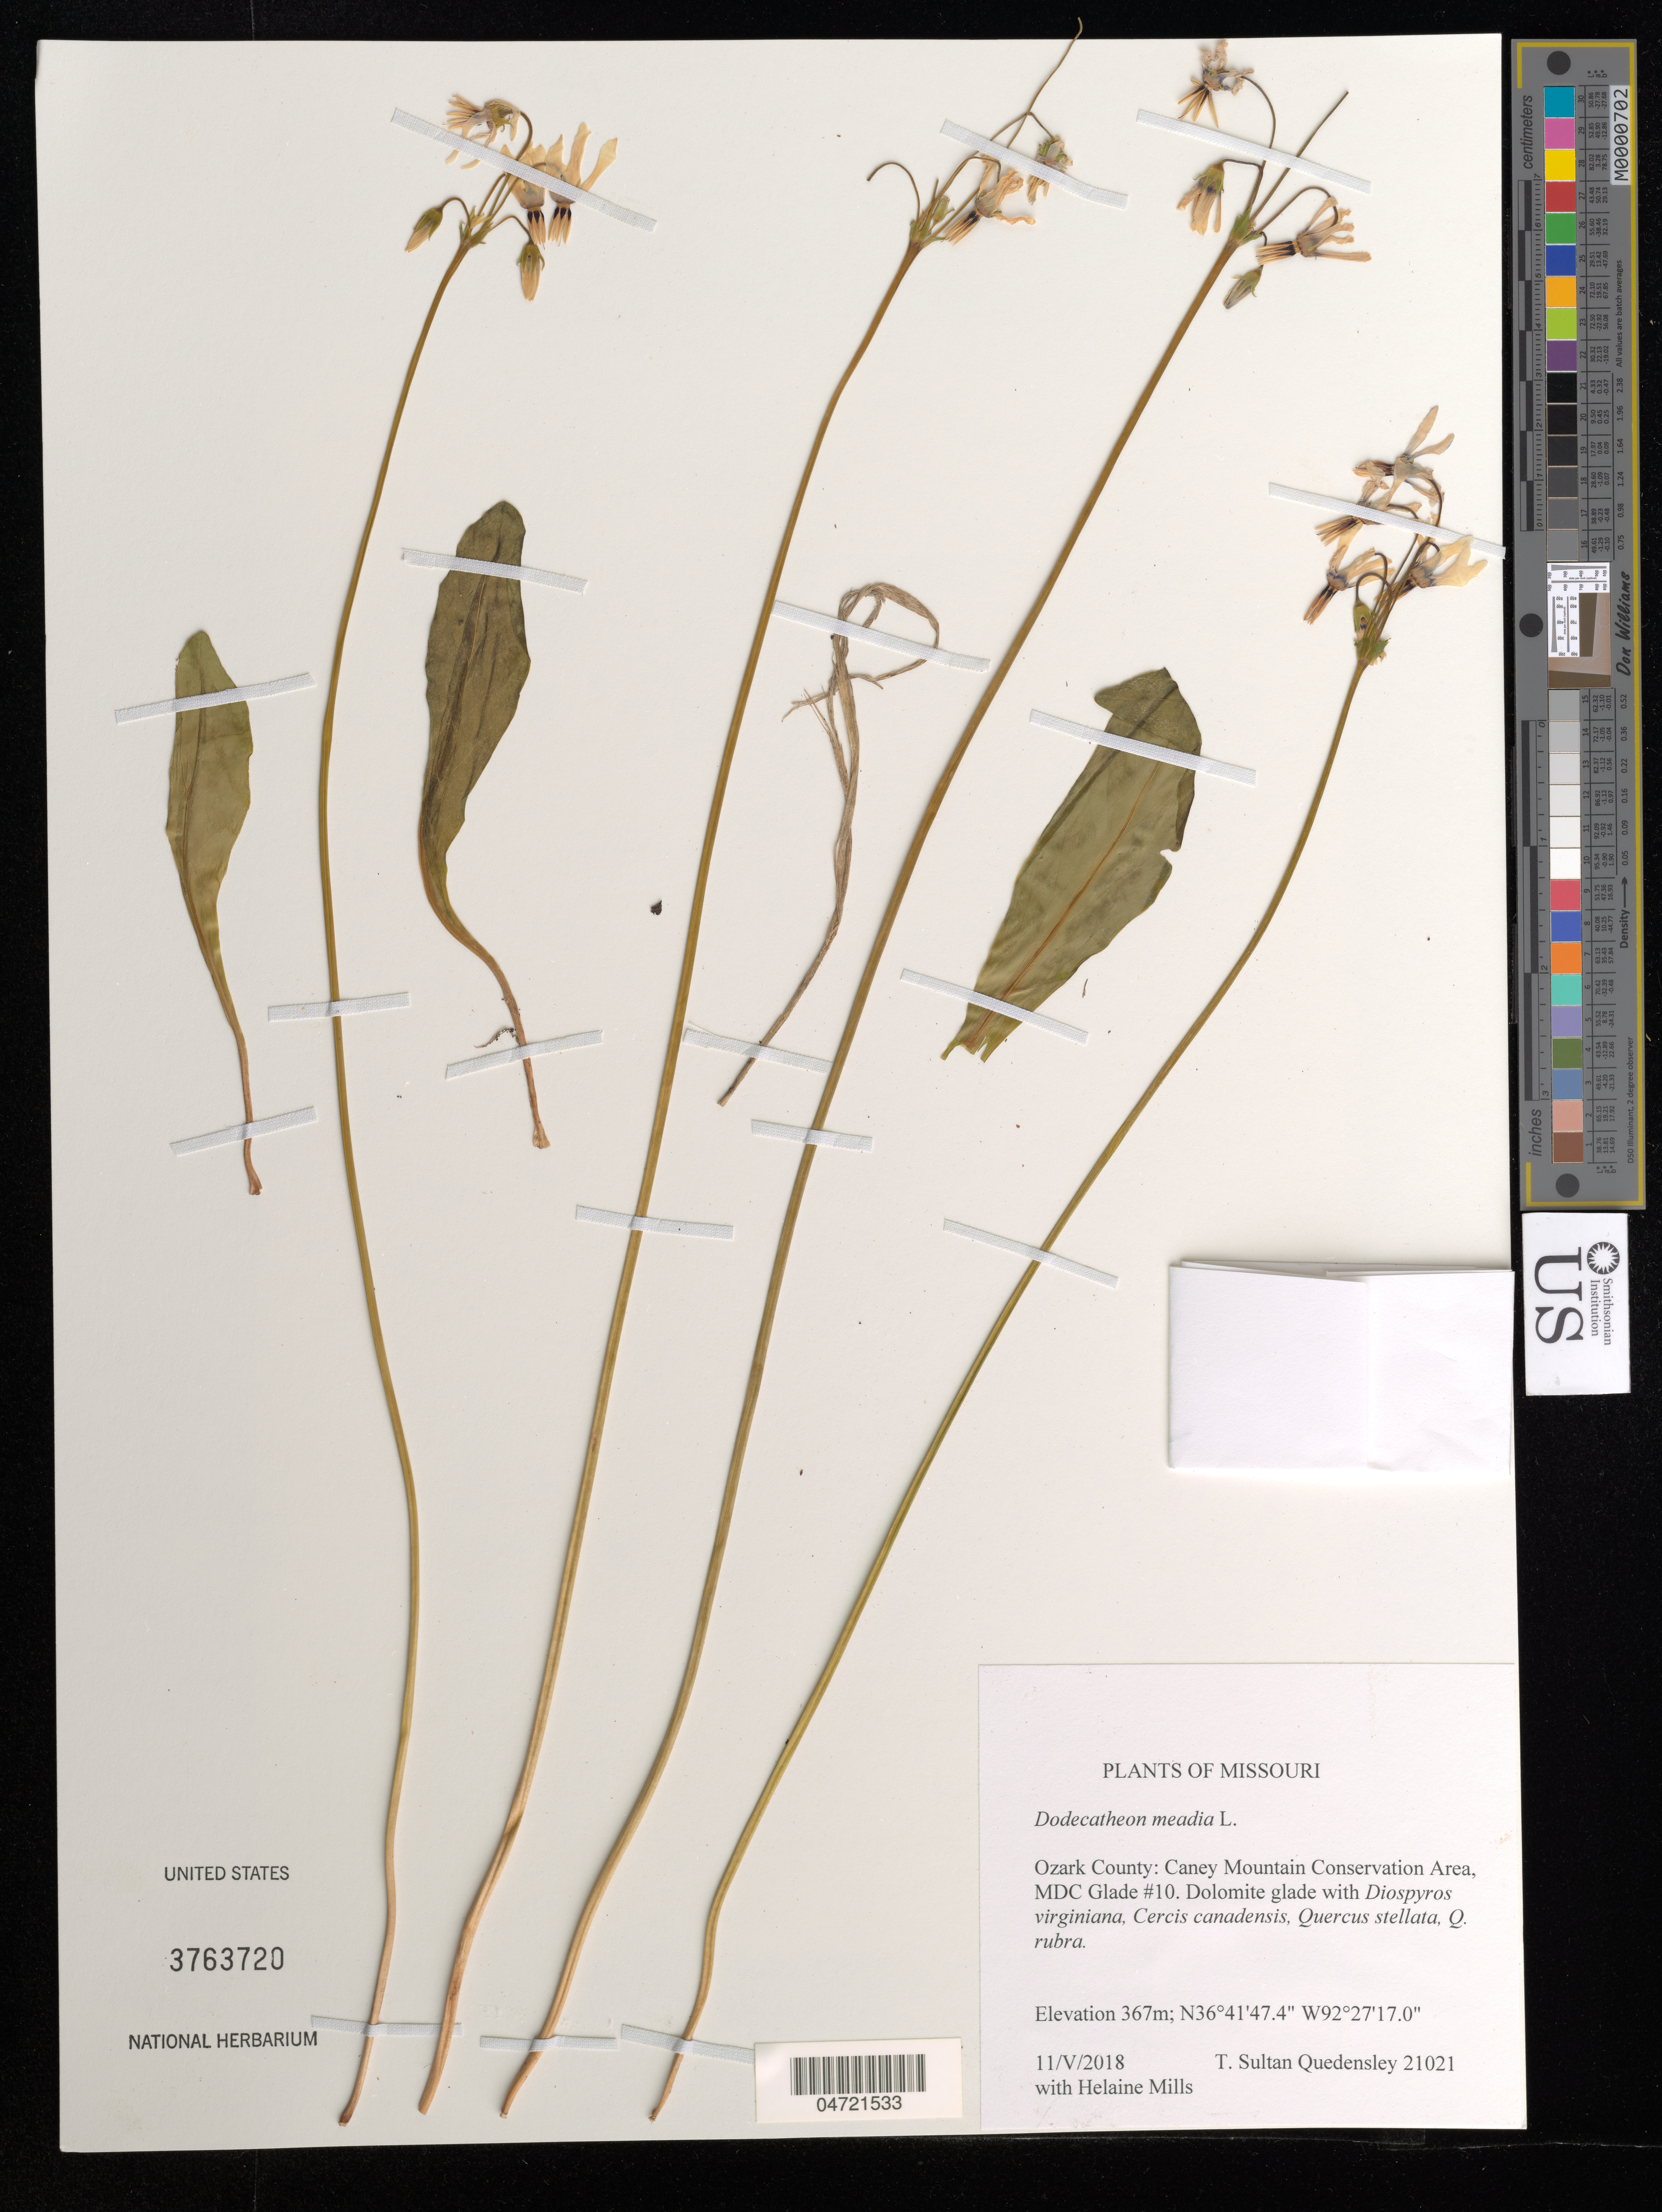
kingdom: Plantae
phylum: Tracheophyta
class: Magnoliopsida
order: Ericales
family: Primulaceae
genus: Dodecatheon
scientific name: Dodecatheon meadia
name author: L.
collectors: T. S. Quedensley & H. Mills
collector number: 21021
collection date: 2018-05-11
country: United States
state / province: Missouri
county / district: Ozark County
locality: Caney Mountain Conservation Area, MDC Glade #10.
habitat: Dolomite glade.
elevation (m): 367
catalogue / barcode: US 3763720